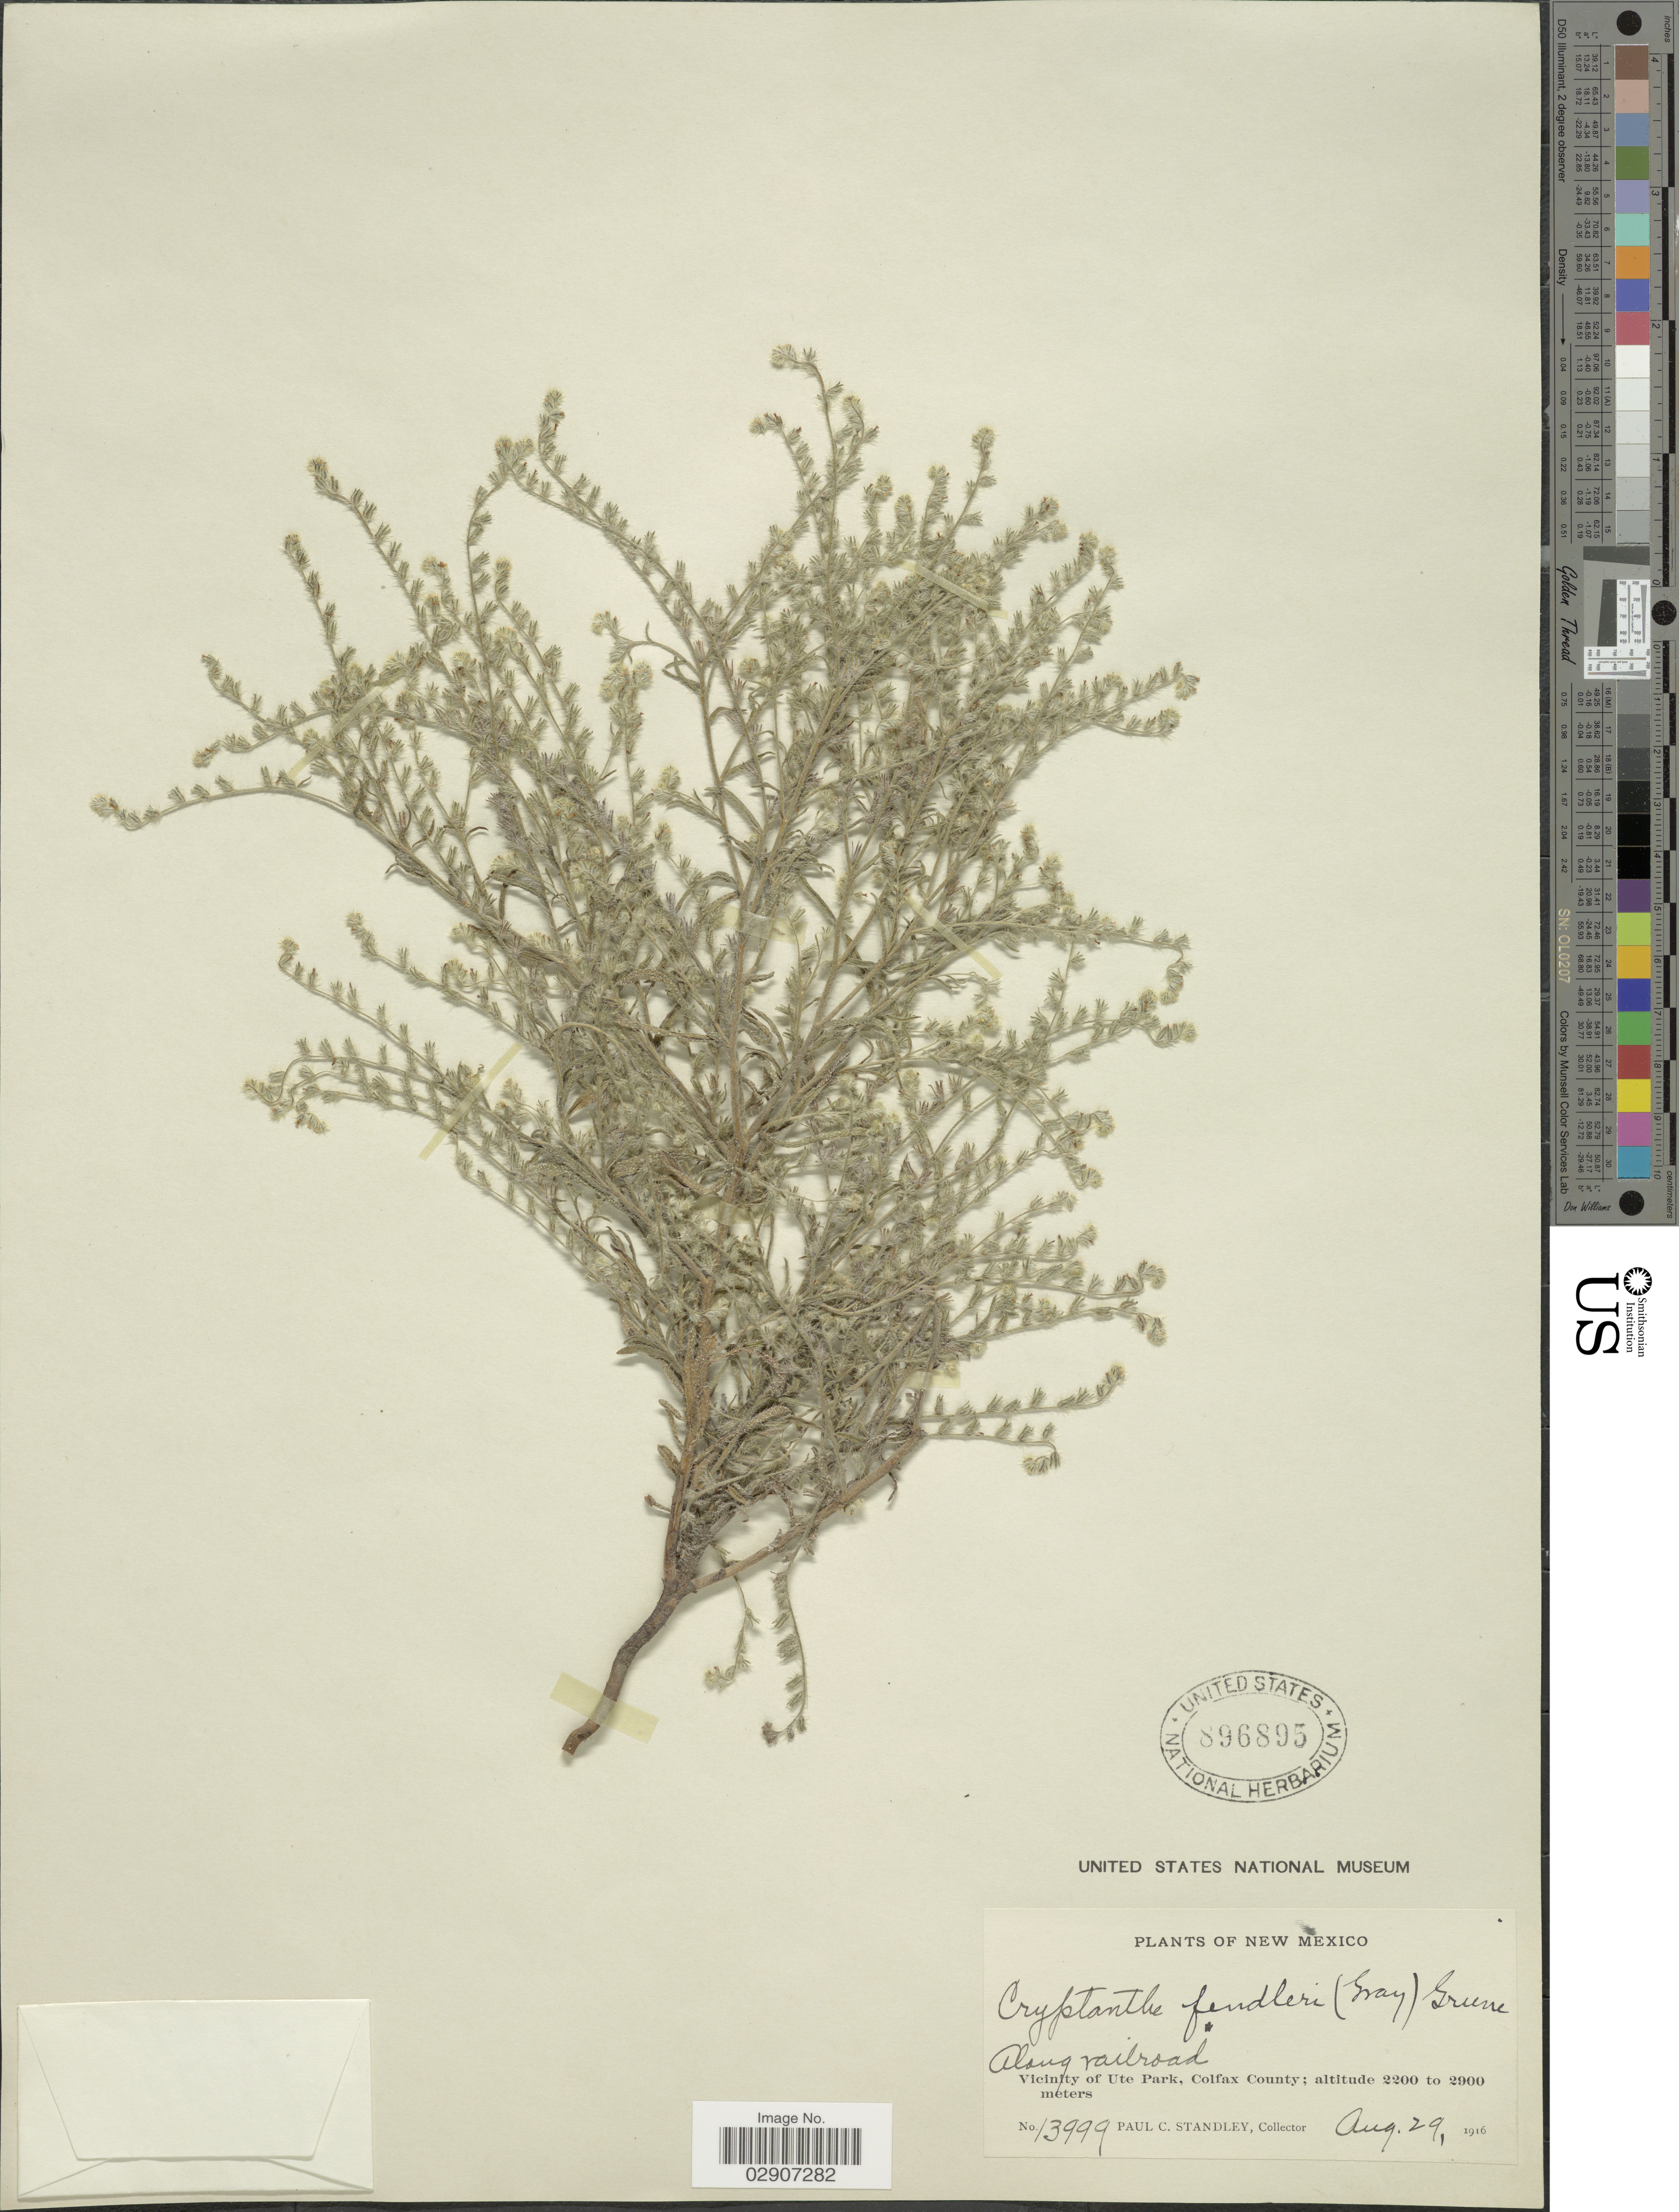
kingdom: Plantae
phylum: Tracheophyta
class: Magnoliopsida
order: Boraginales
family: Boraginaceae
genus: Cryptantha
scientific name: Cryptantha fendleri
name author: (A. Gray) Greene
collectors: P. C. Standley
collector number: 13999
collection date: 1916-08-29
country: United States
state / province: New Mexico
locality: Vicinity of Ute Park, Colfax County.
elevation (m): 2200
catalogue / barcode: US 896895